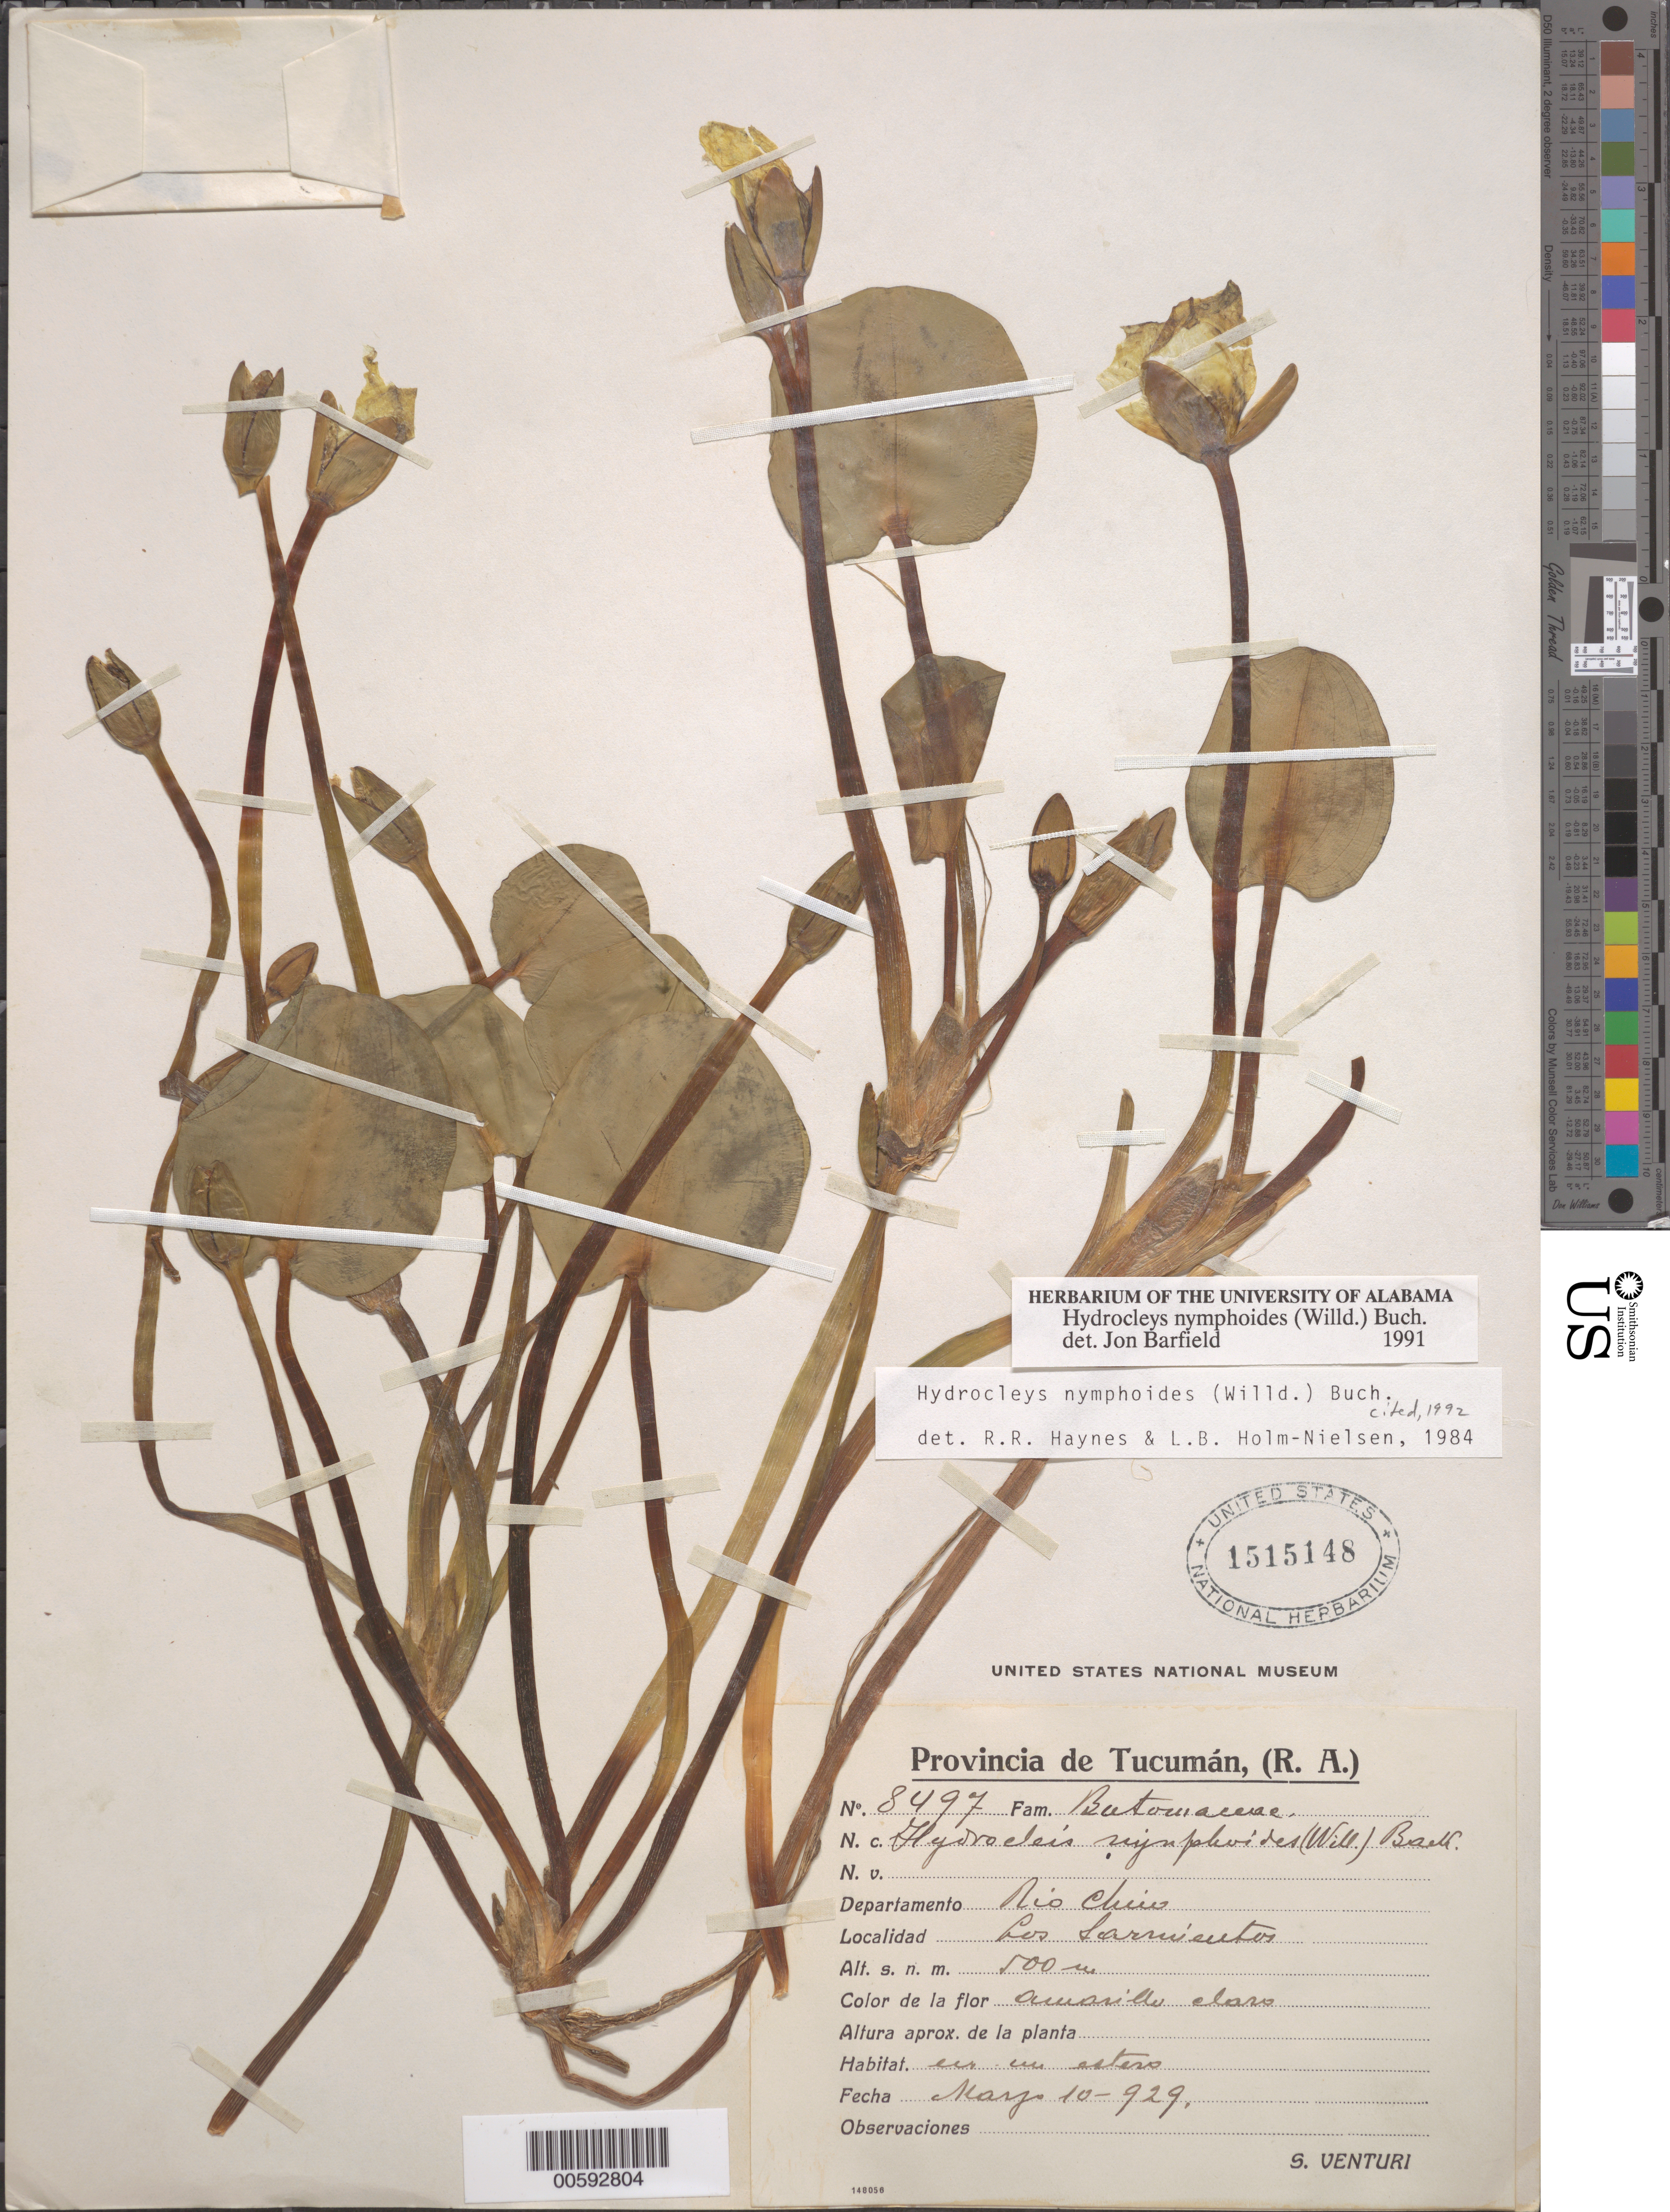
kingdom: Plantae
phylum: Tracheophyta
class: Liliopsida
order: Alismatales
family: Alismataceae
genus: Hydrocleys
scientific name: Hydrocleys nymphoides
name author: (Humb. & Bonpl. ex Willd.) Buchenau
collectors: S. Venturi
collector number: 8497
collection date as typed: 10 May 1929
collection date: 1929-05-10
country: Argentina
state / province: Tucumán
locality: Río Salí, Los Sarwisutos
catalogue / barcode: US 1515148